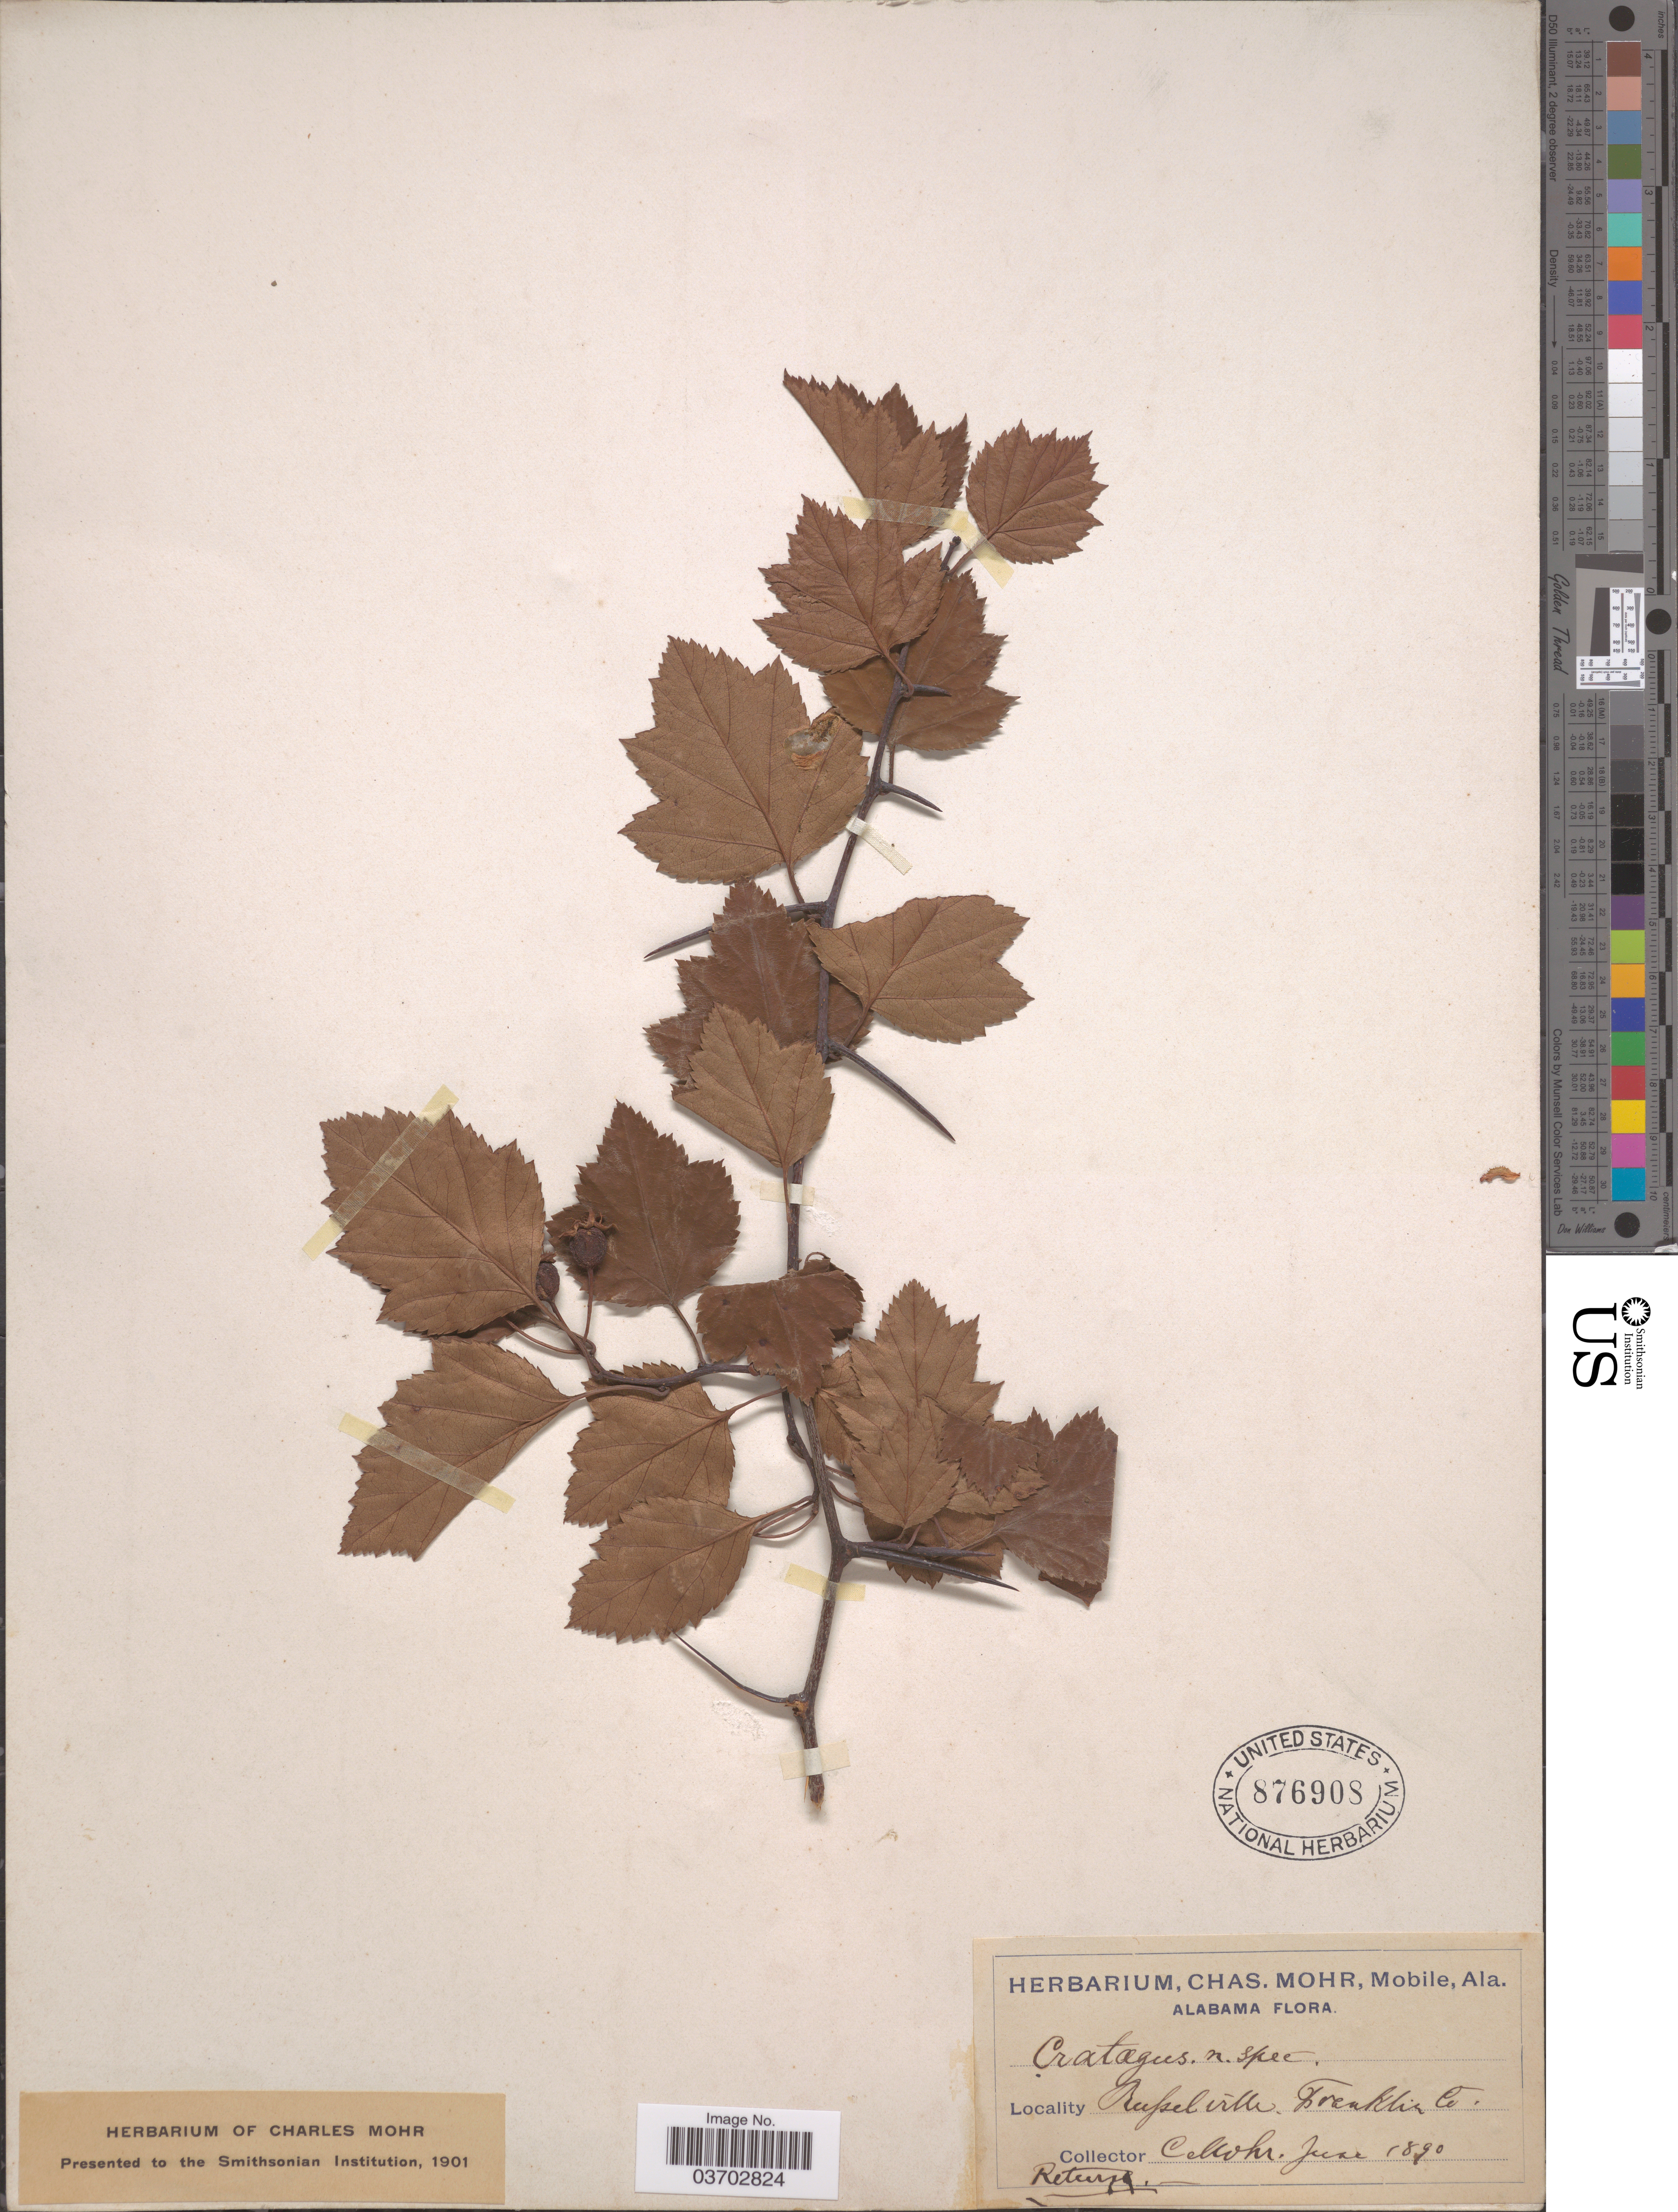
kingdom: Plantae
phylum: Tracheophyta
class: Magnoliopsida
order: Rosales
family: Rosaceae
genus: Crataegus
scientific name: Crataegus sp.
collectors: Mohr, C. T. (herbarium)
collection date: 1890-06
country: United States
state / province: Alabama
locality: Russellville. Franklin Co.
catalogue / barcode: US 876908